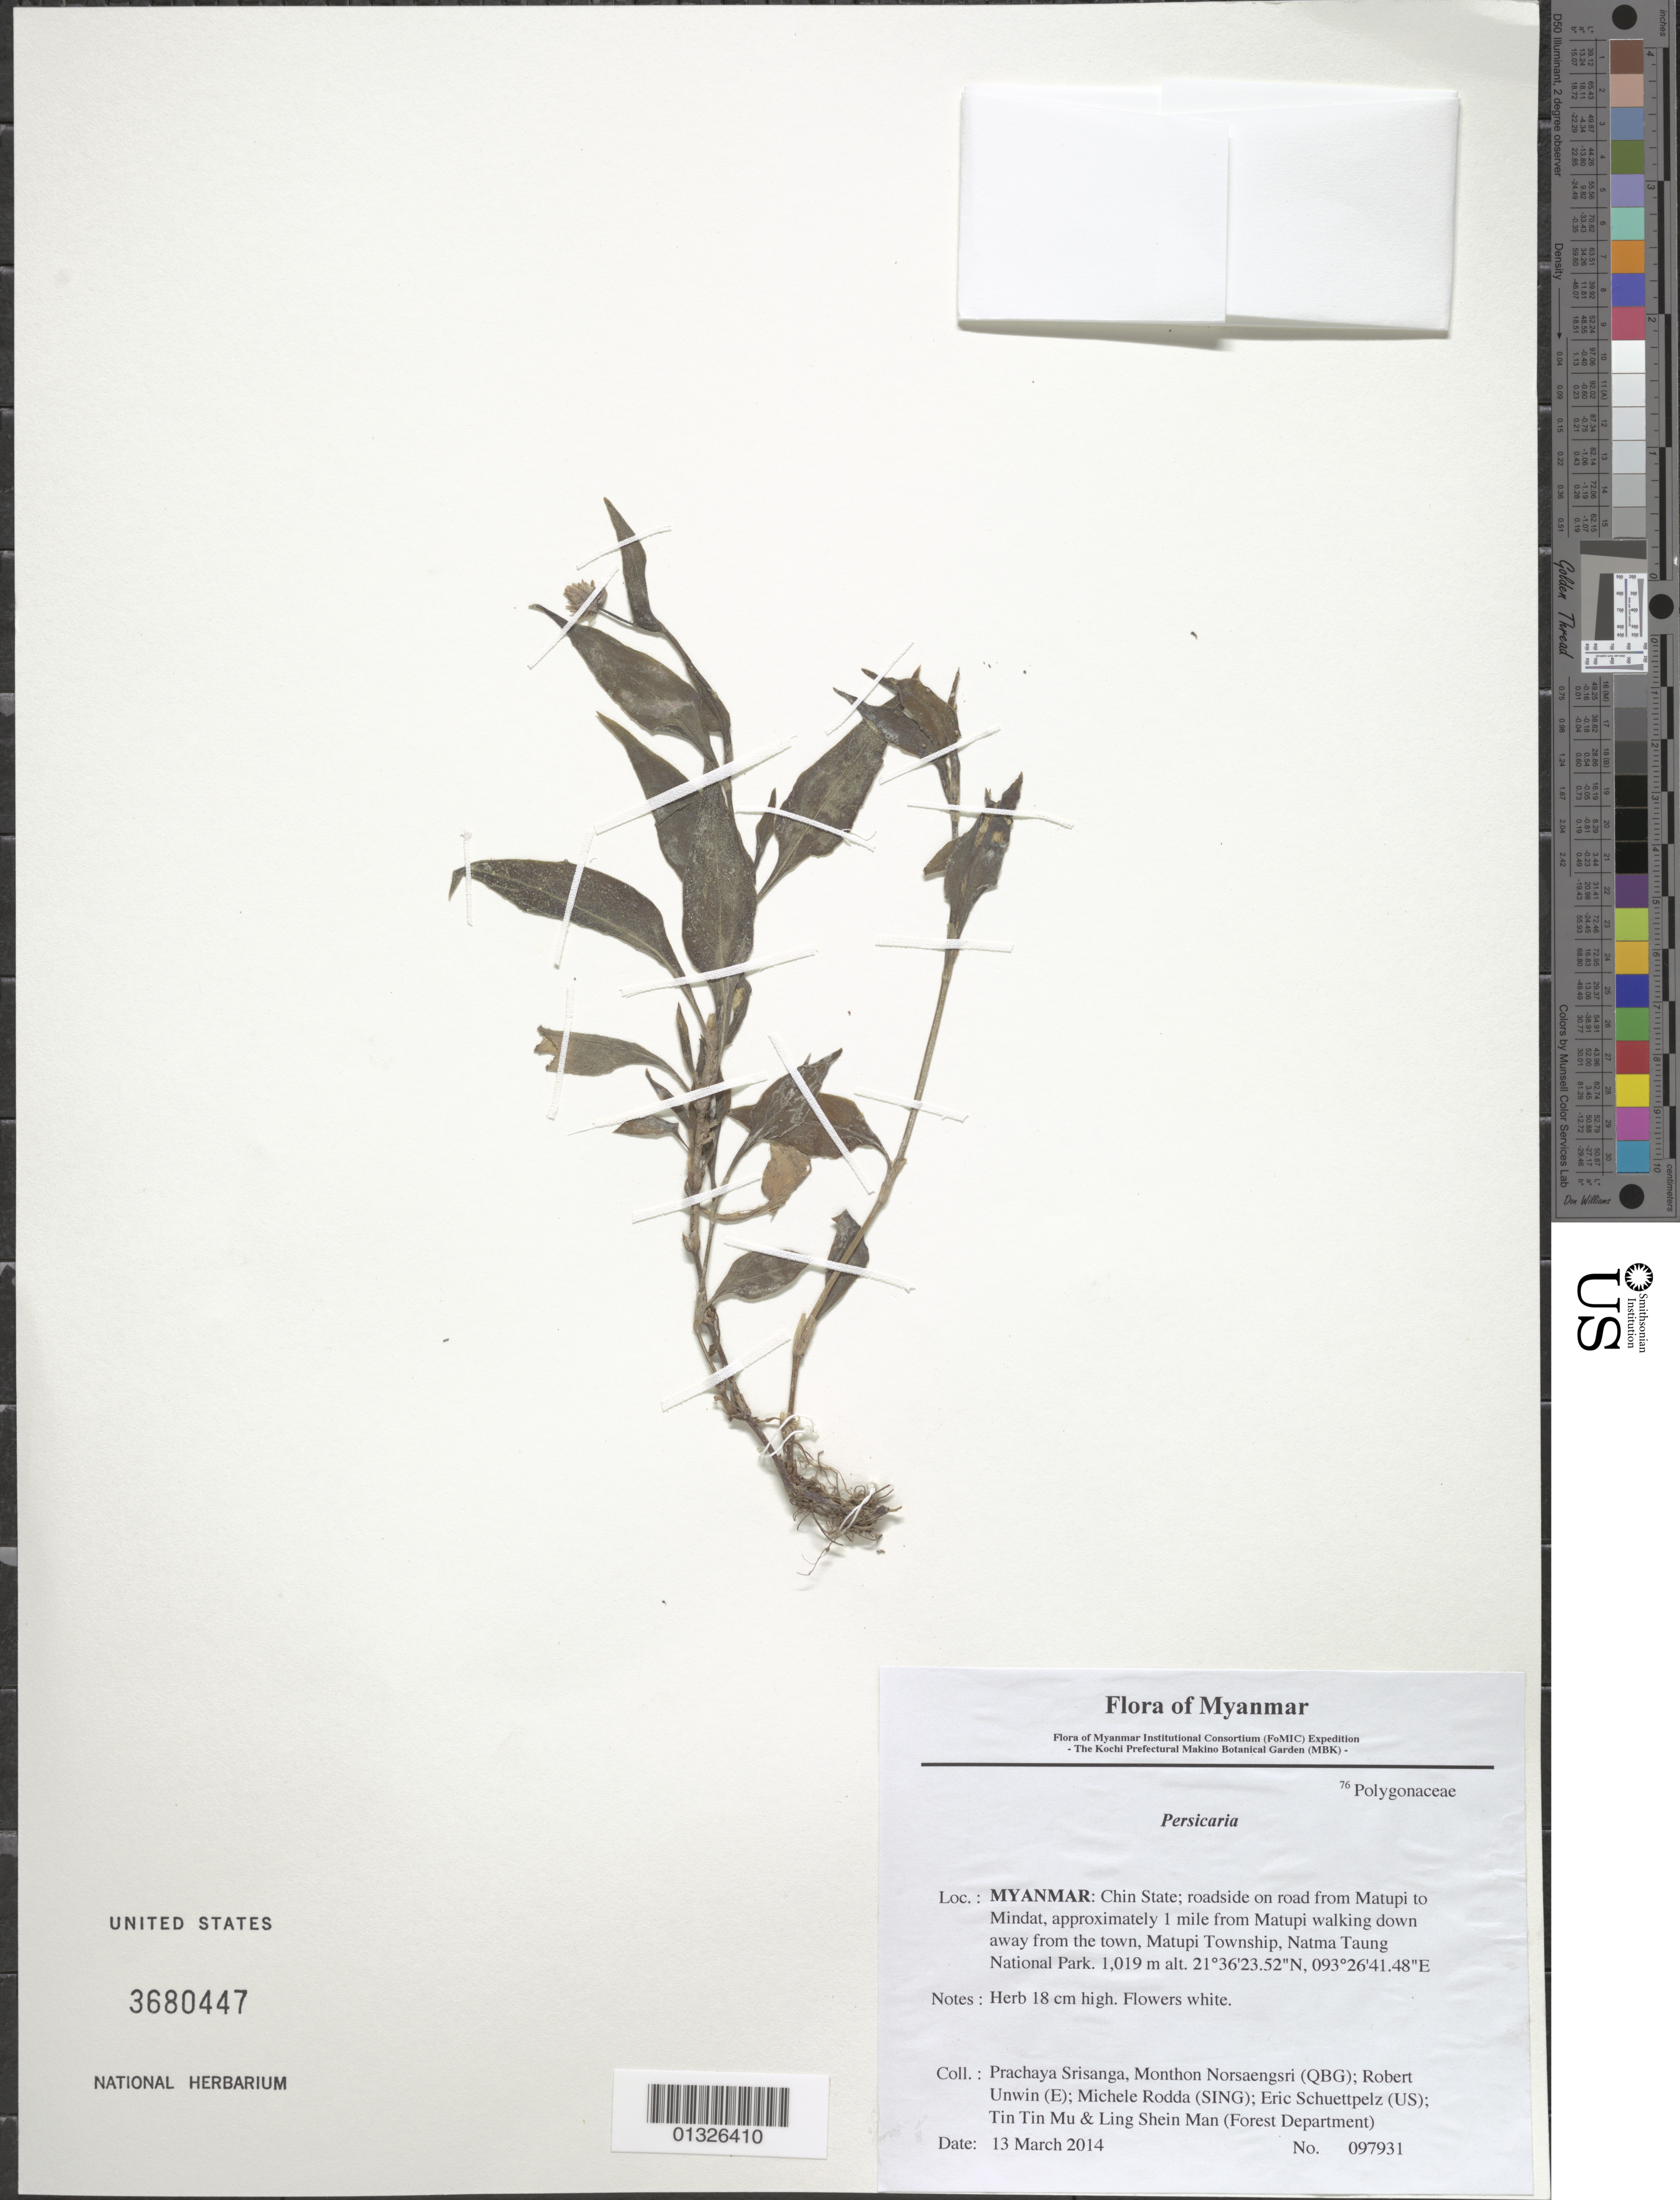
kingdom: Plantae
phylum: Tracheophyta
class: Magnoliopsida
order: Caryophyllales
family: Polygonaceae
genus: Persicaria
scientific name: Persicaria sp.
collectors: P. Srisanga, M. Norsaengsri, R. Unwin, M. Rodda, E. Schuettpelz, Tin Tin Mu & Ling Shein Man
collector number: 97931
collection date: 2014-03-13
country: Myanmar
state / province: Chin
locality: Roadside on road from Matupi to Mindat, approximately 1 mile from Matupi walking down away from the town, Matupi Township, Natma Taung National Park.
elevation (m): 1019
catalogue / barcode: US 3680447